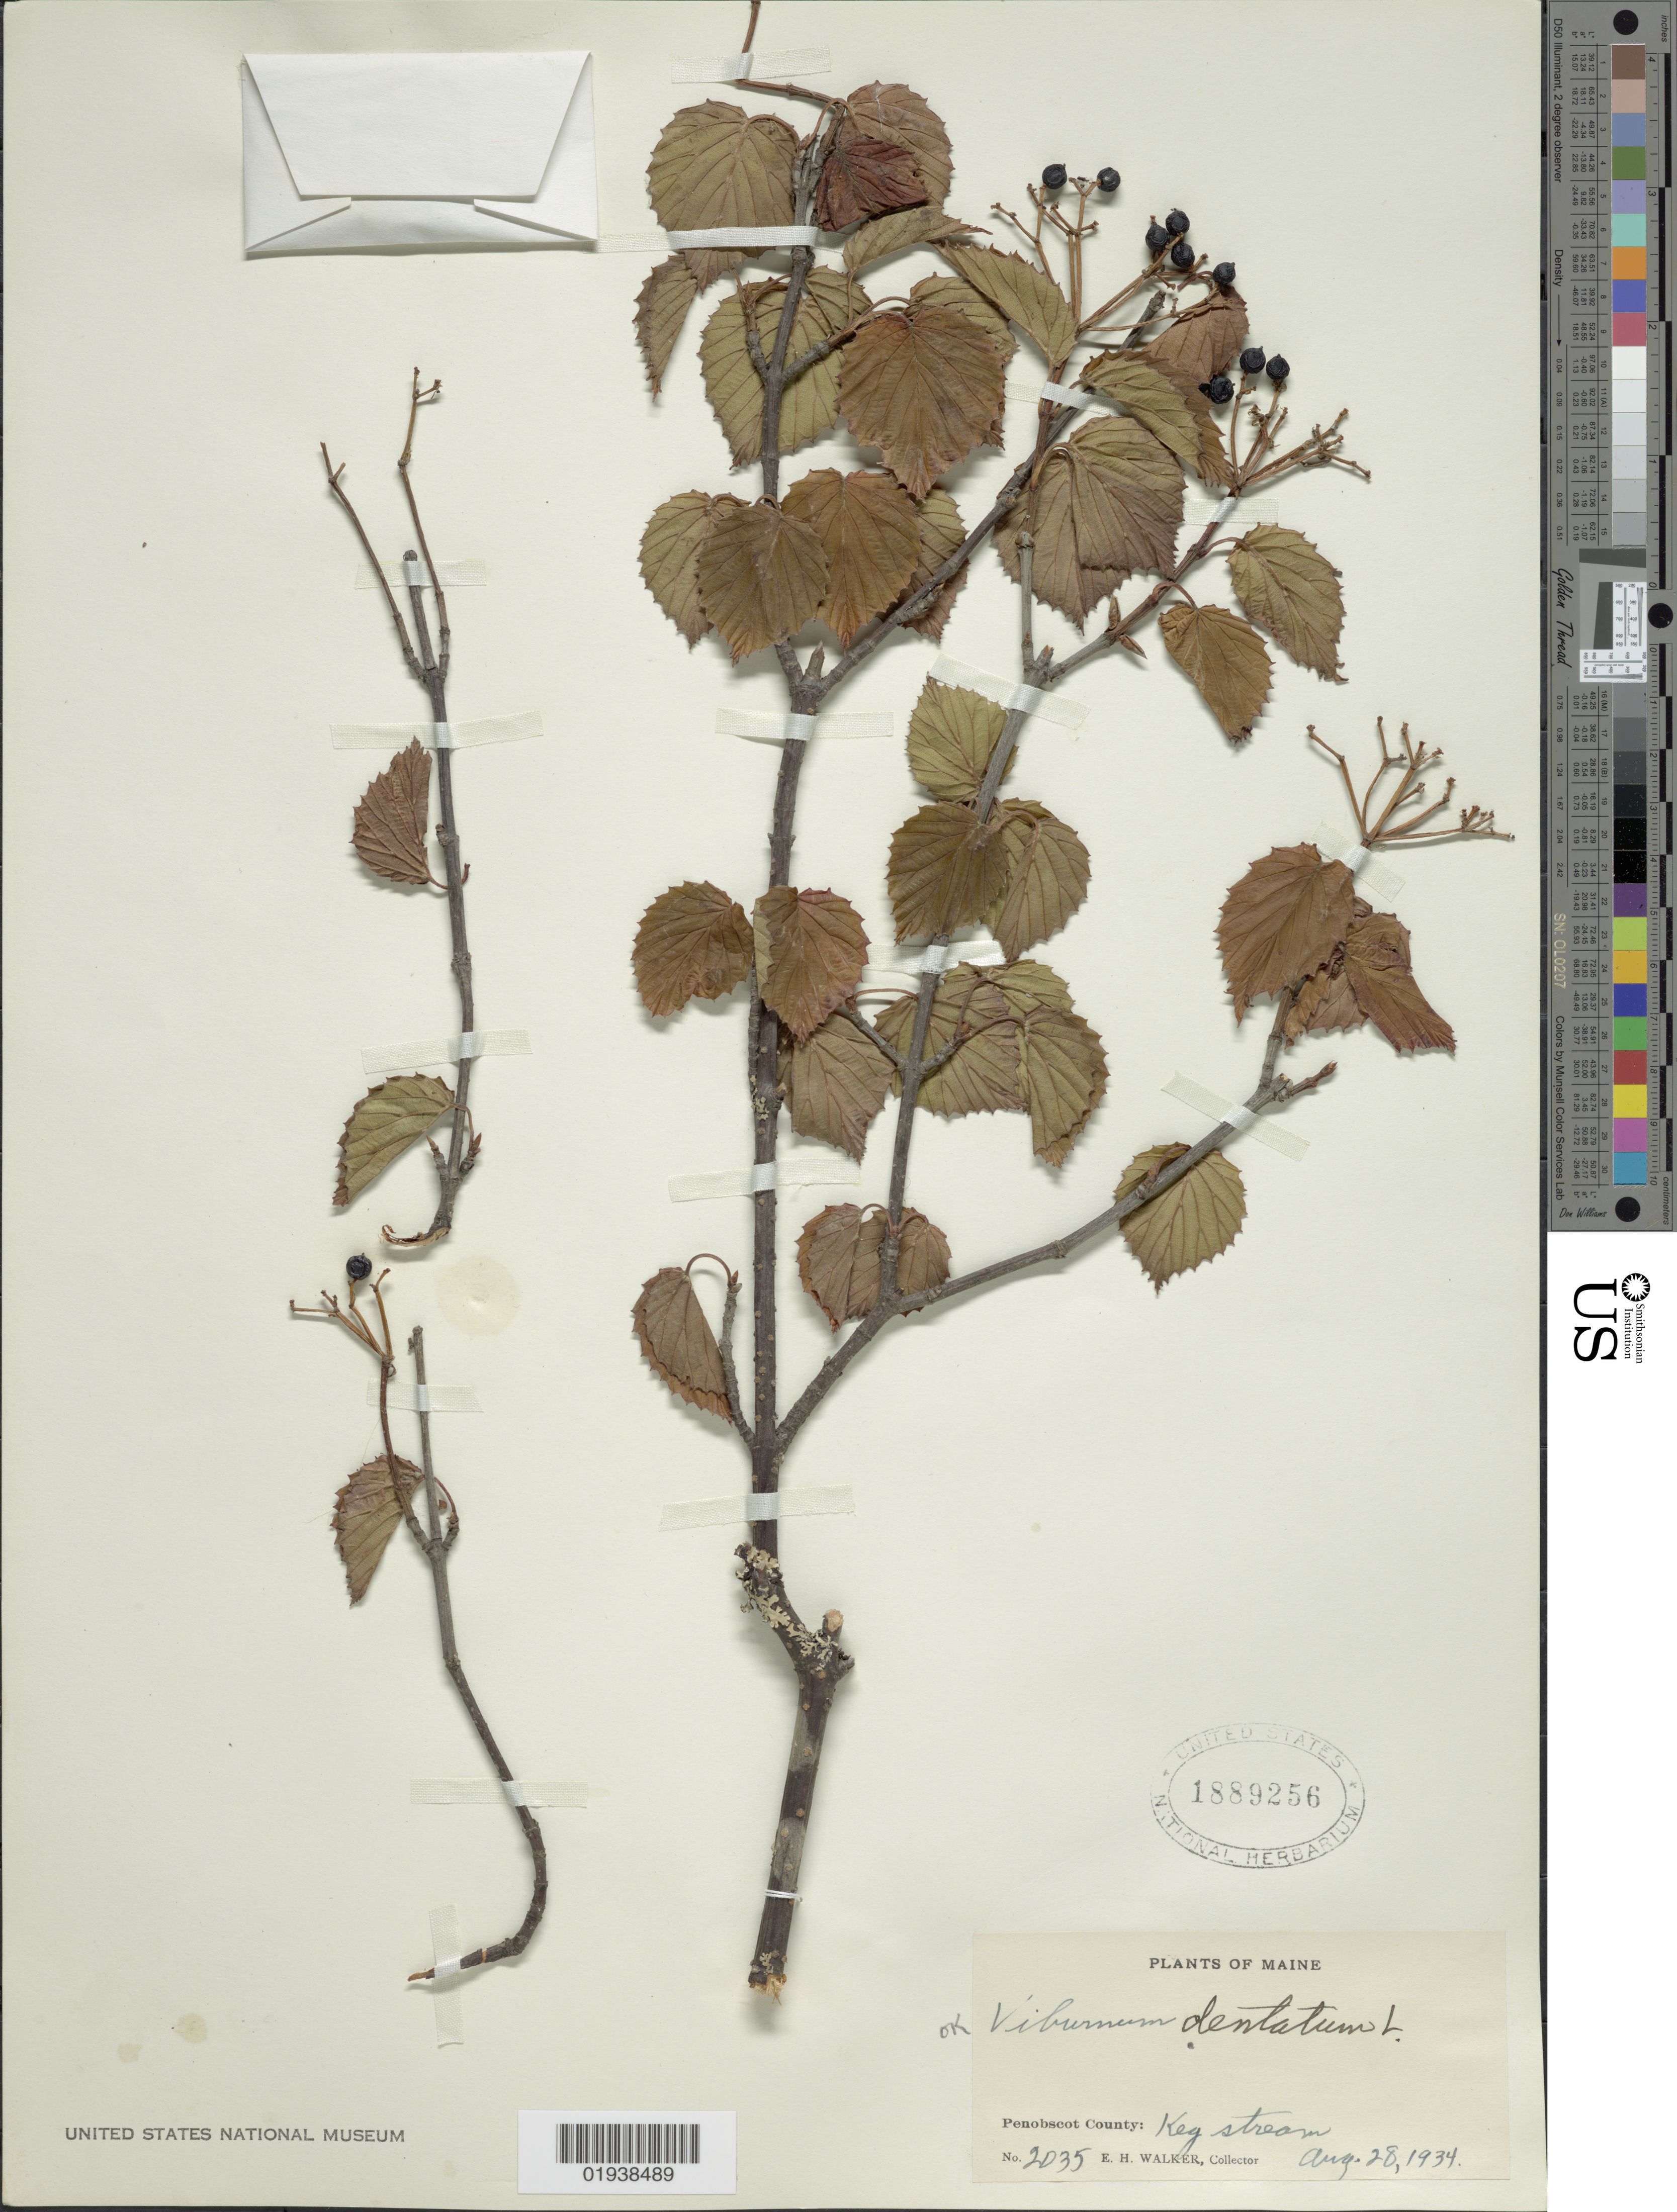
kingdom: Plantae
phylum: Tracheophyta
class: Magnoliopsida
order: Dipsacales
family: Viburnaceae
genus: Viburnum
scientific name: Viburnum dentatum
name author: L.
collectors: E. H. Walker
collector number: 2035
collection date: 1934-08-28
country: United States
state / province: Maine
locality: Penobscot County: Keg stream.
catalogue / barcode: US 1889256